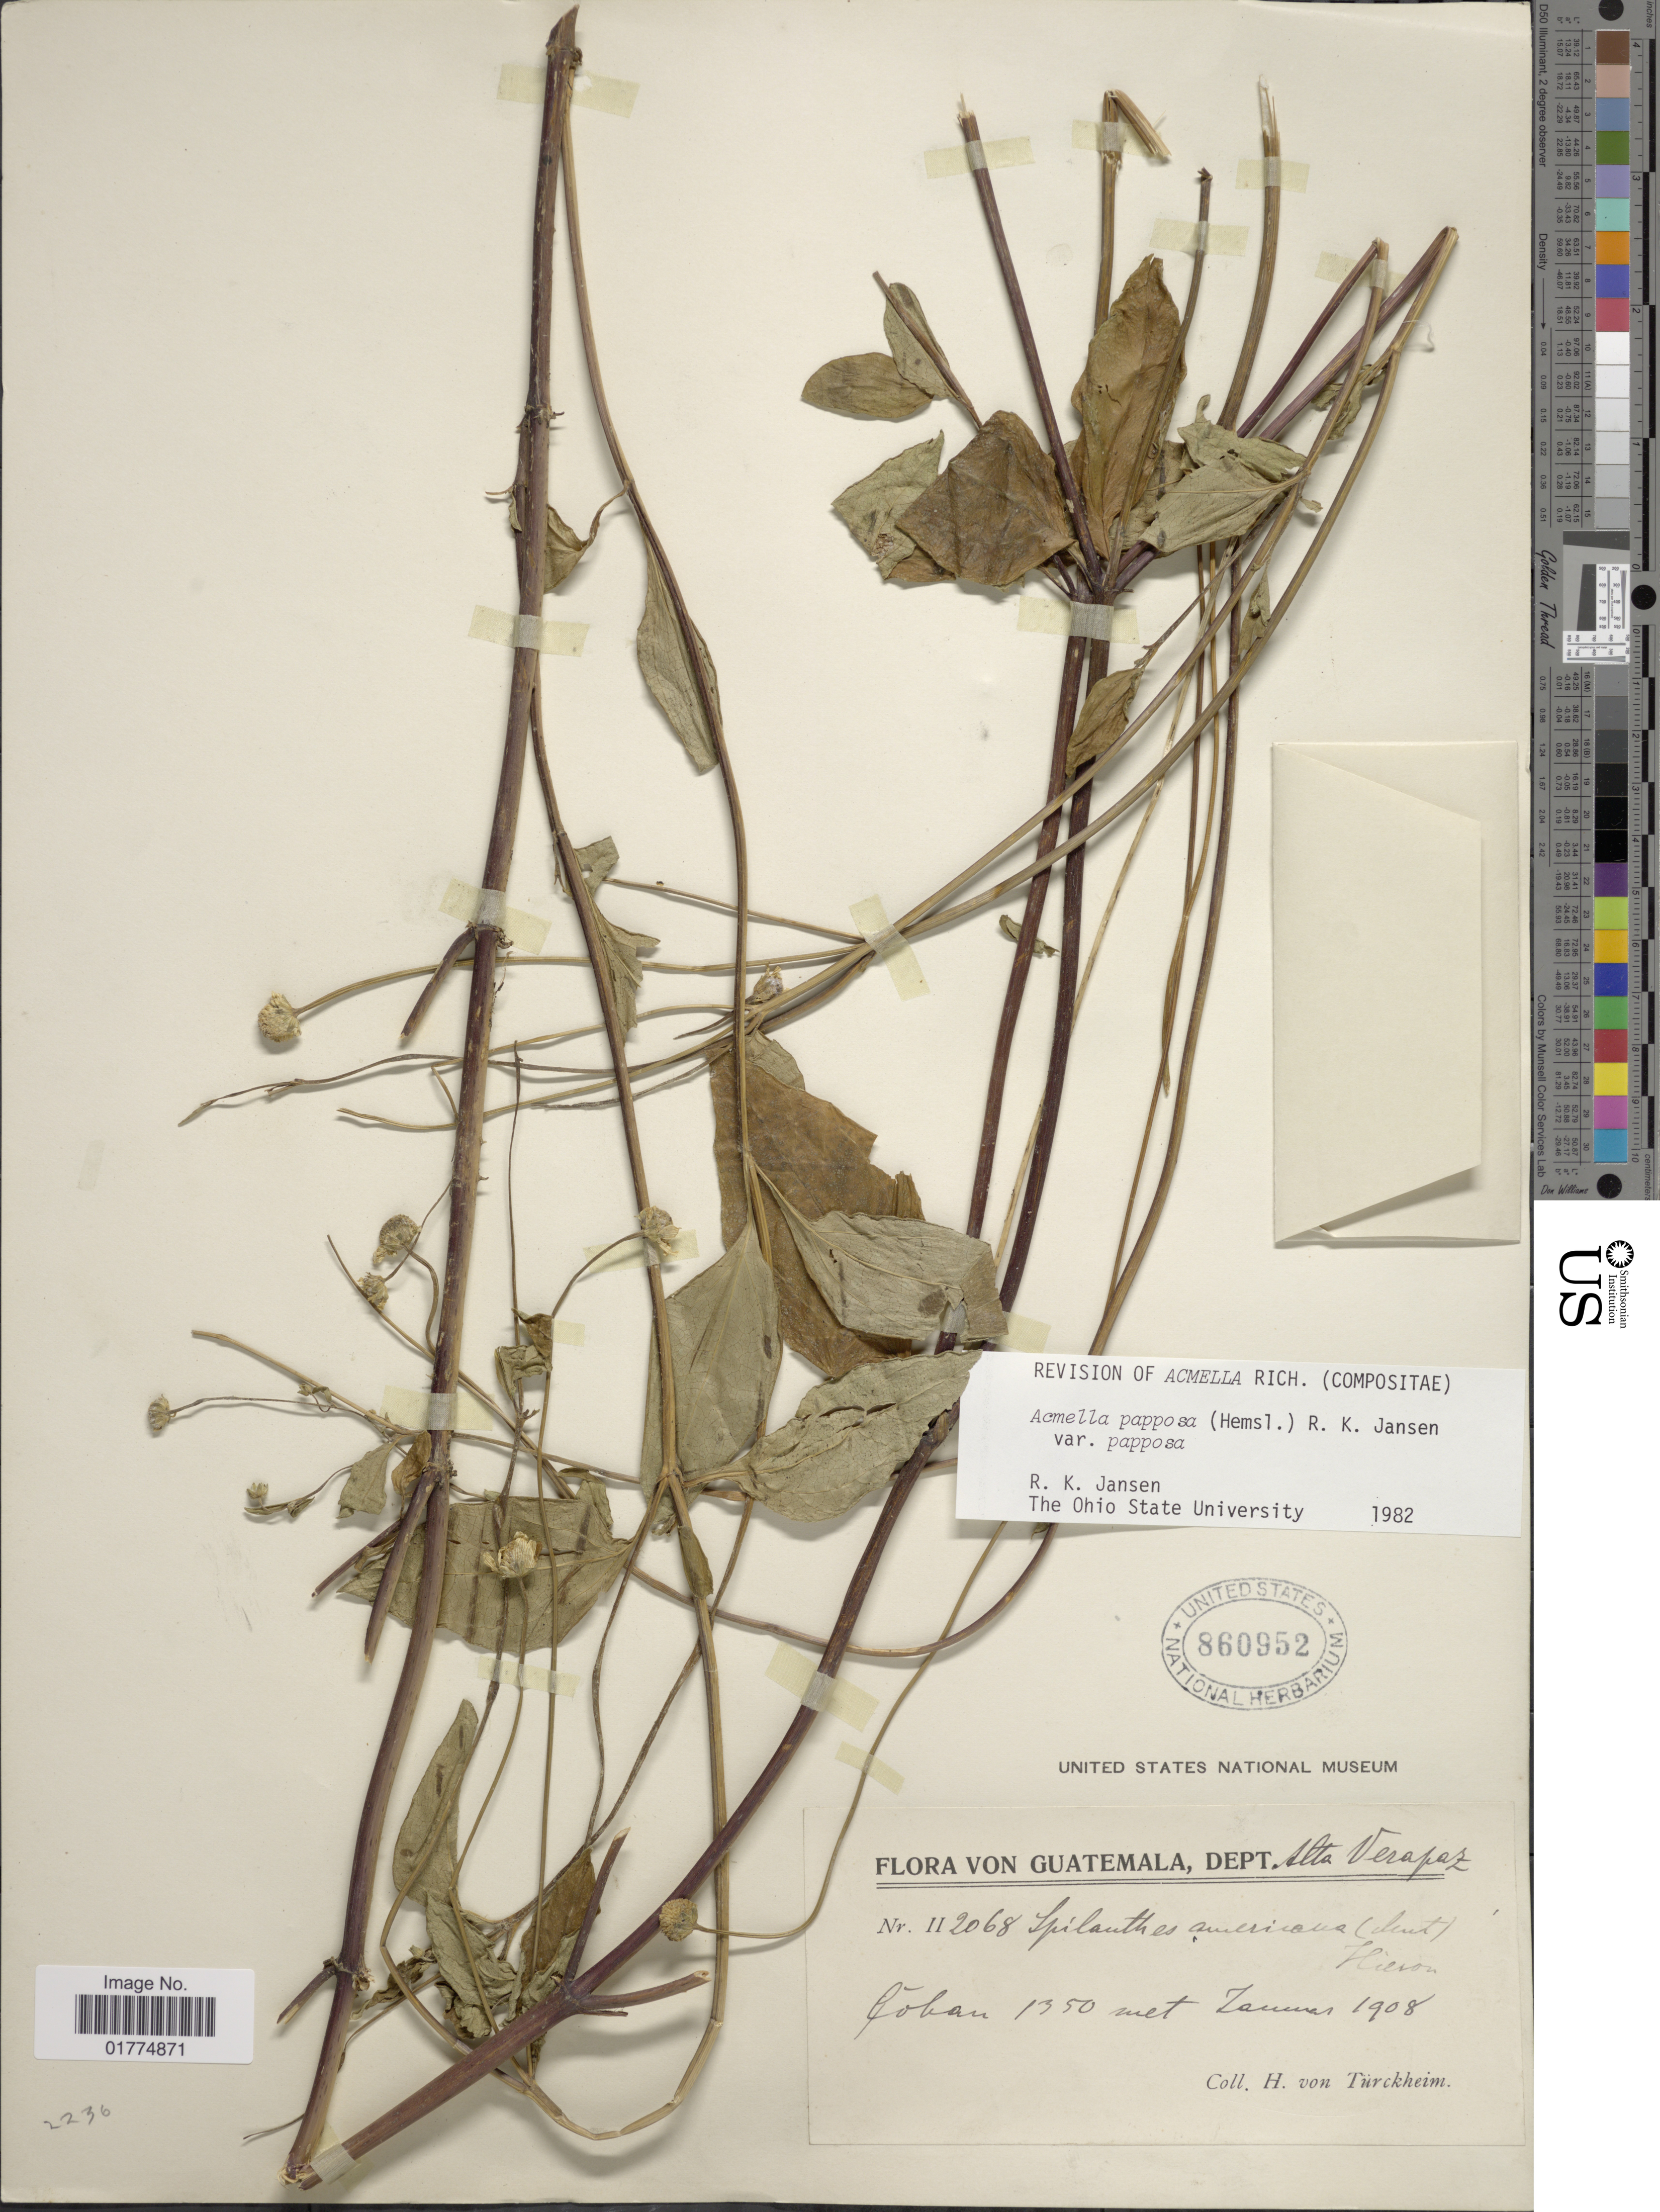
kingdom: Plantae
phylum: Tracheophyta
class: Magnoliopsida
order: Asterales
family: Asteraceae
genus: Acmella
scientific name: Acmella papposa var. papposa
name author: (Hemsl.) R.K. Jansen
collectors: H. von Türckheim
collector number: II 2068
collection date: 1908-01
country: Guatemala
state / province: Alta Verapaz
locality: Dept. Alta Verapaz. Coban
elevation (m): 1350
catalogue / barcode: US 860952